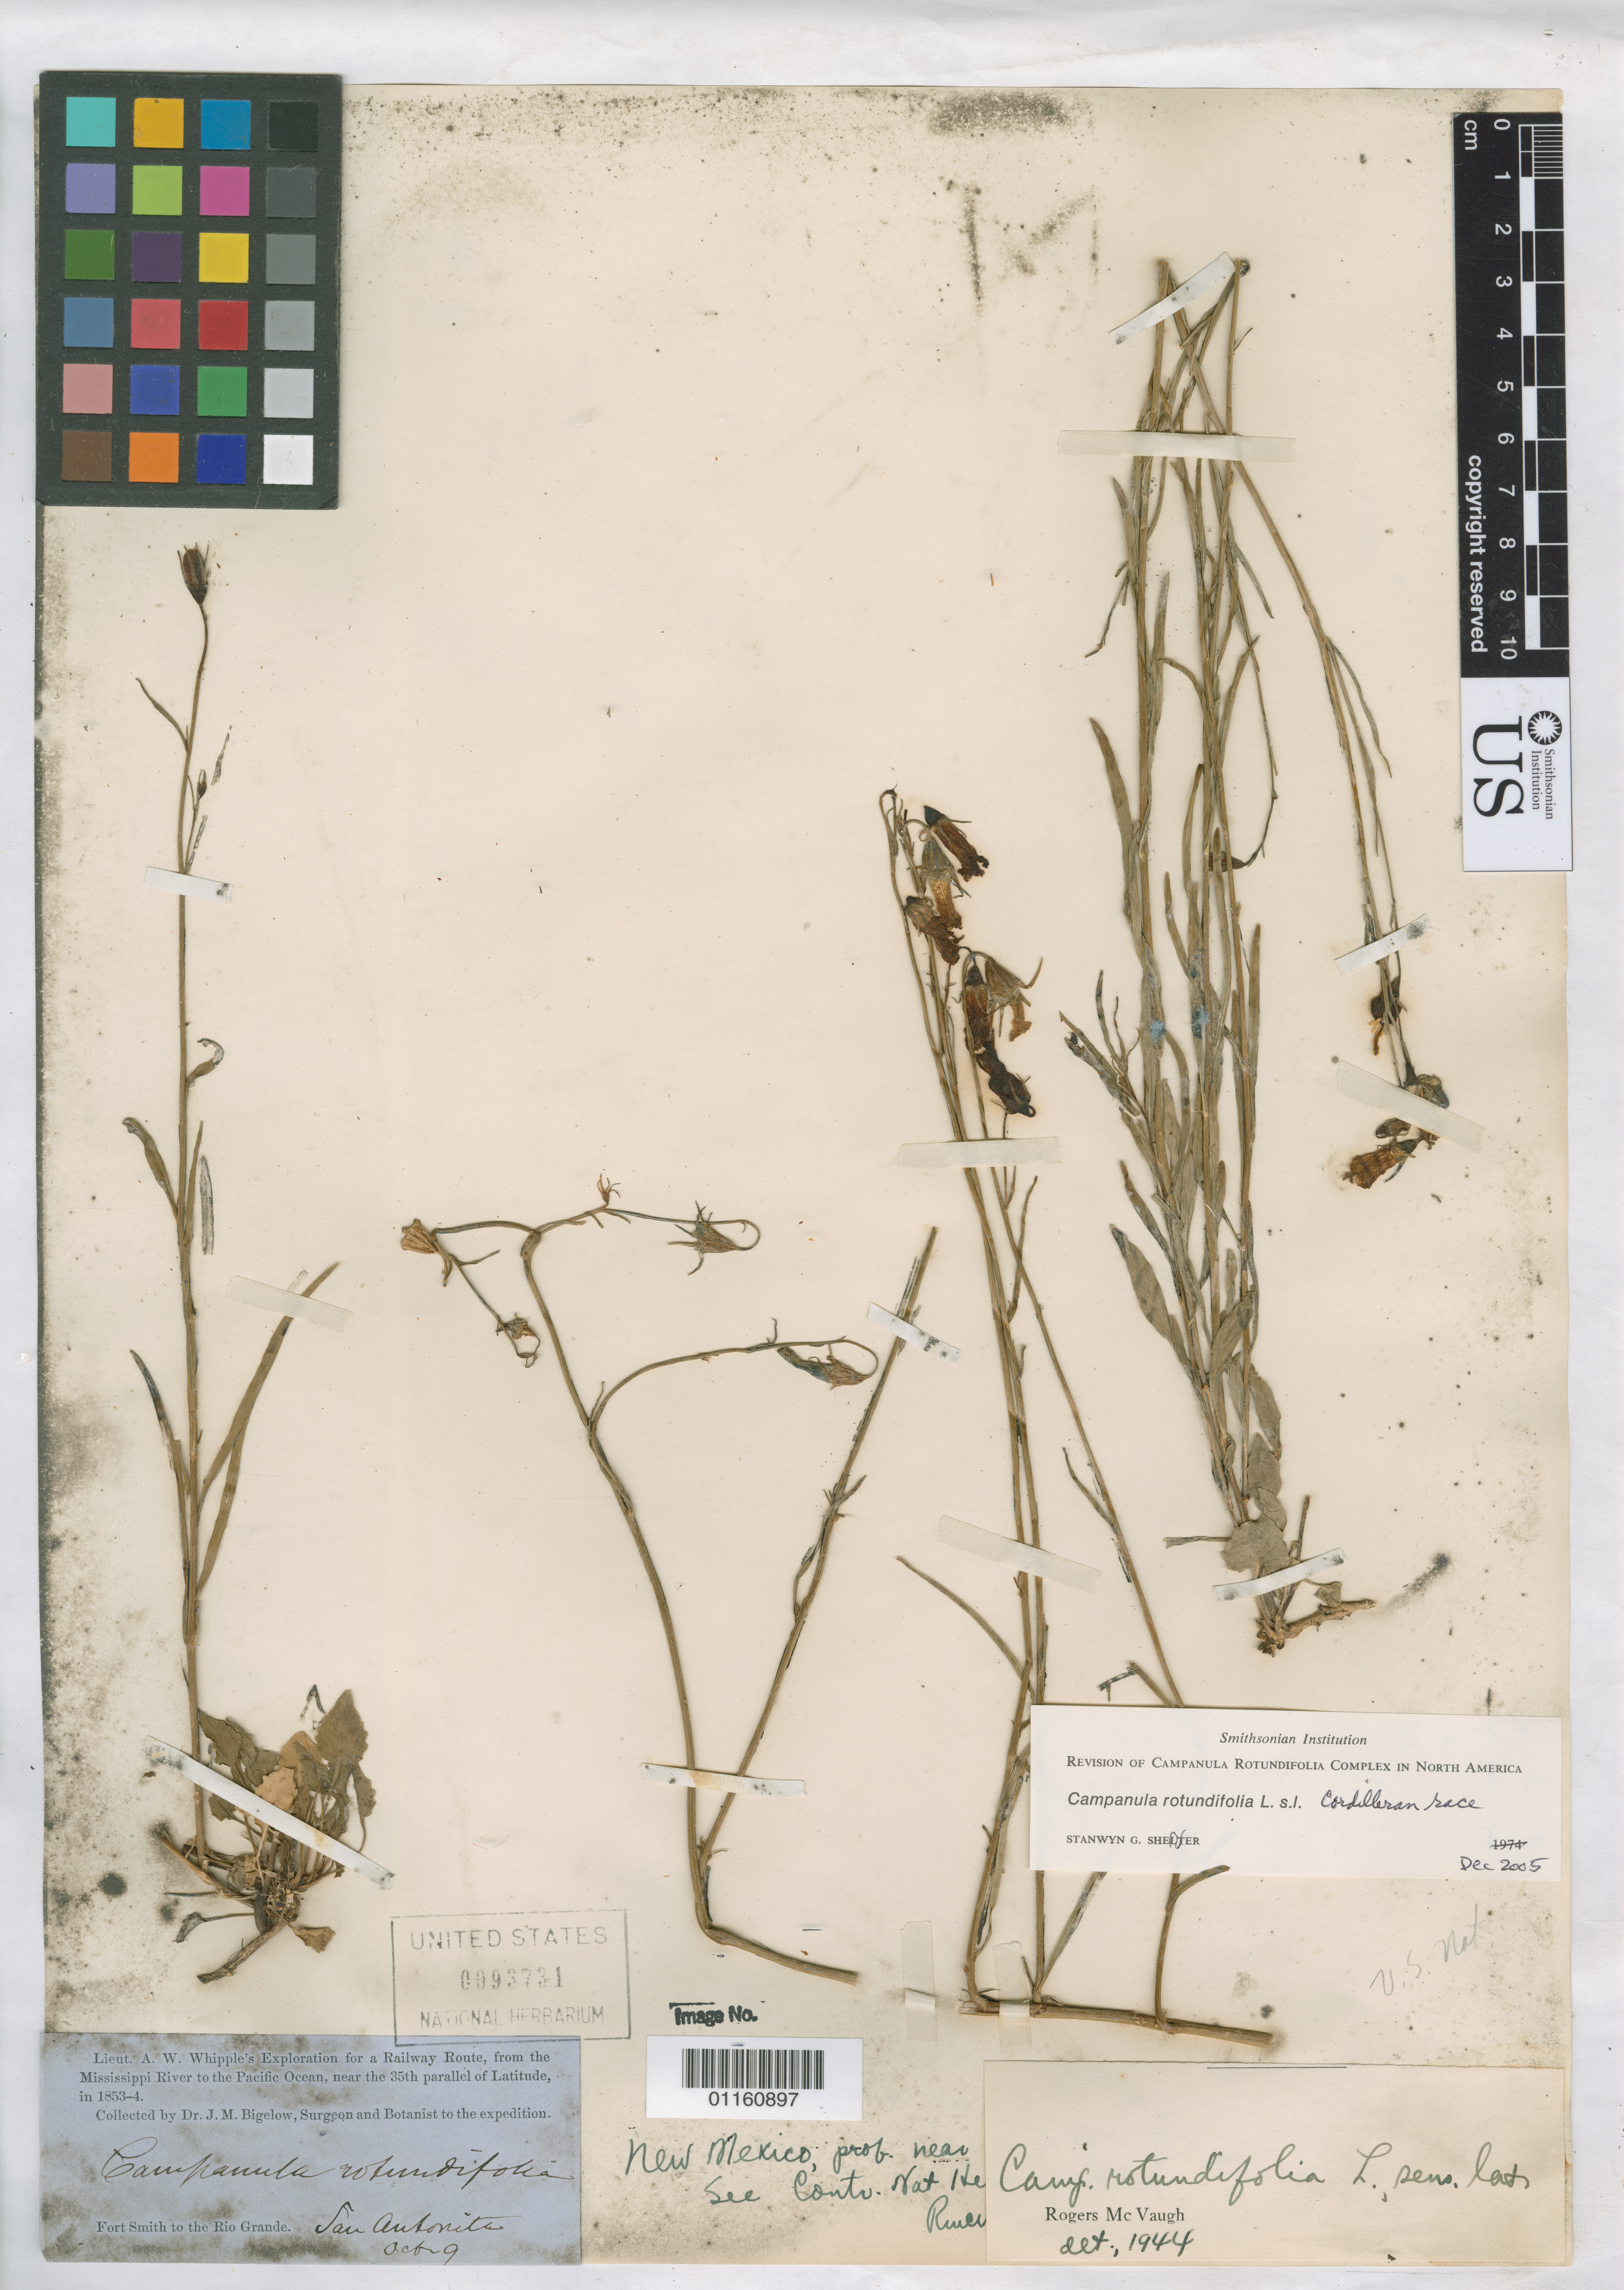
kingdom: Plantae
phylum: Tracheophyta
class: Magnoliopsida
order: Asterales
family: Campanulaceae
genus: Campanula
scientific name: Campanula rotundifolia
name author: L.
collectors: J. M. Bigelow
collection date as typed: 9 Oct 1853 or 9 Oct 1854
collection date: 1853-10-09 or 1854-10-09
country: United States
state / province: New Mexico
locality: San [Antonita]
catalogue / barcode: US 93731